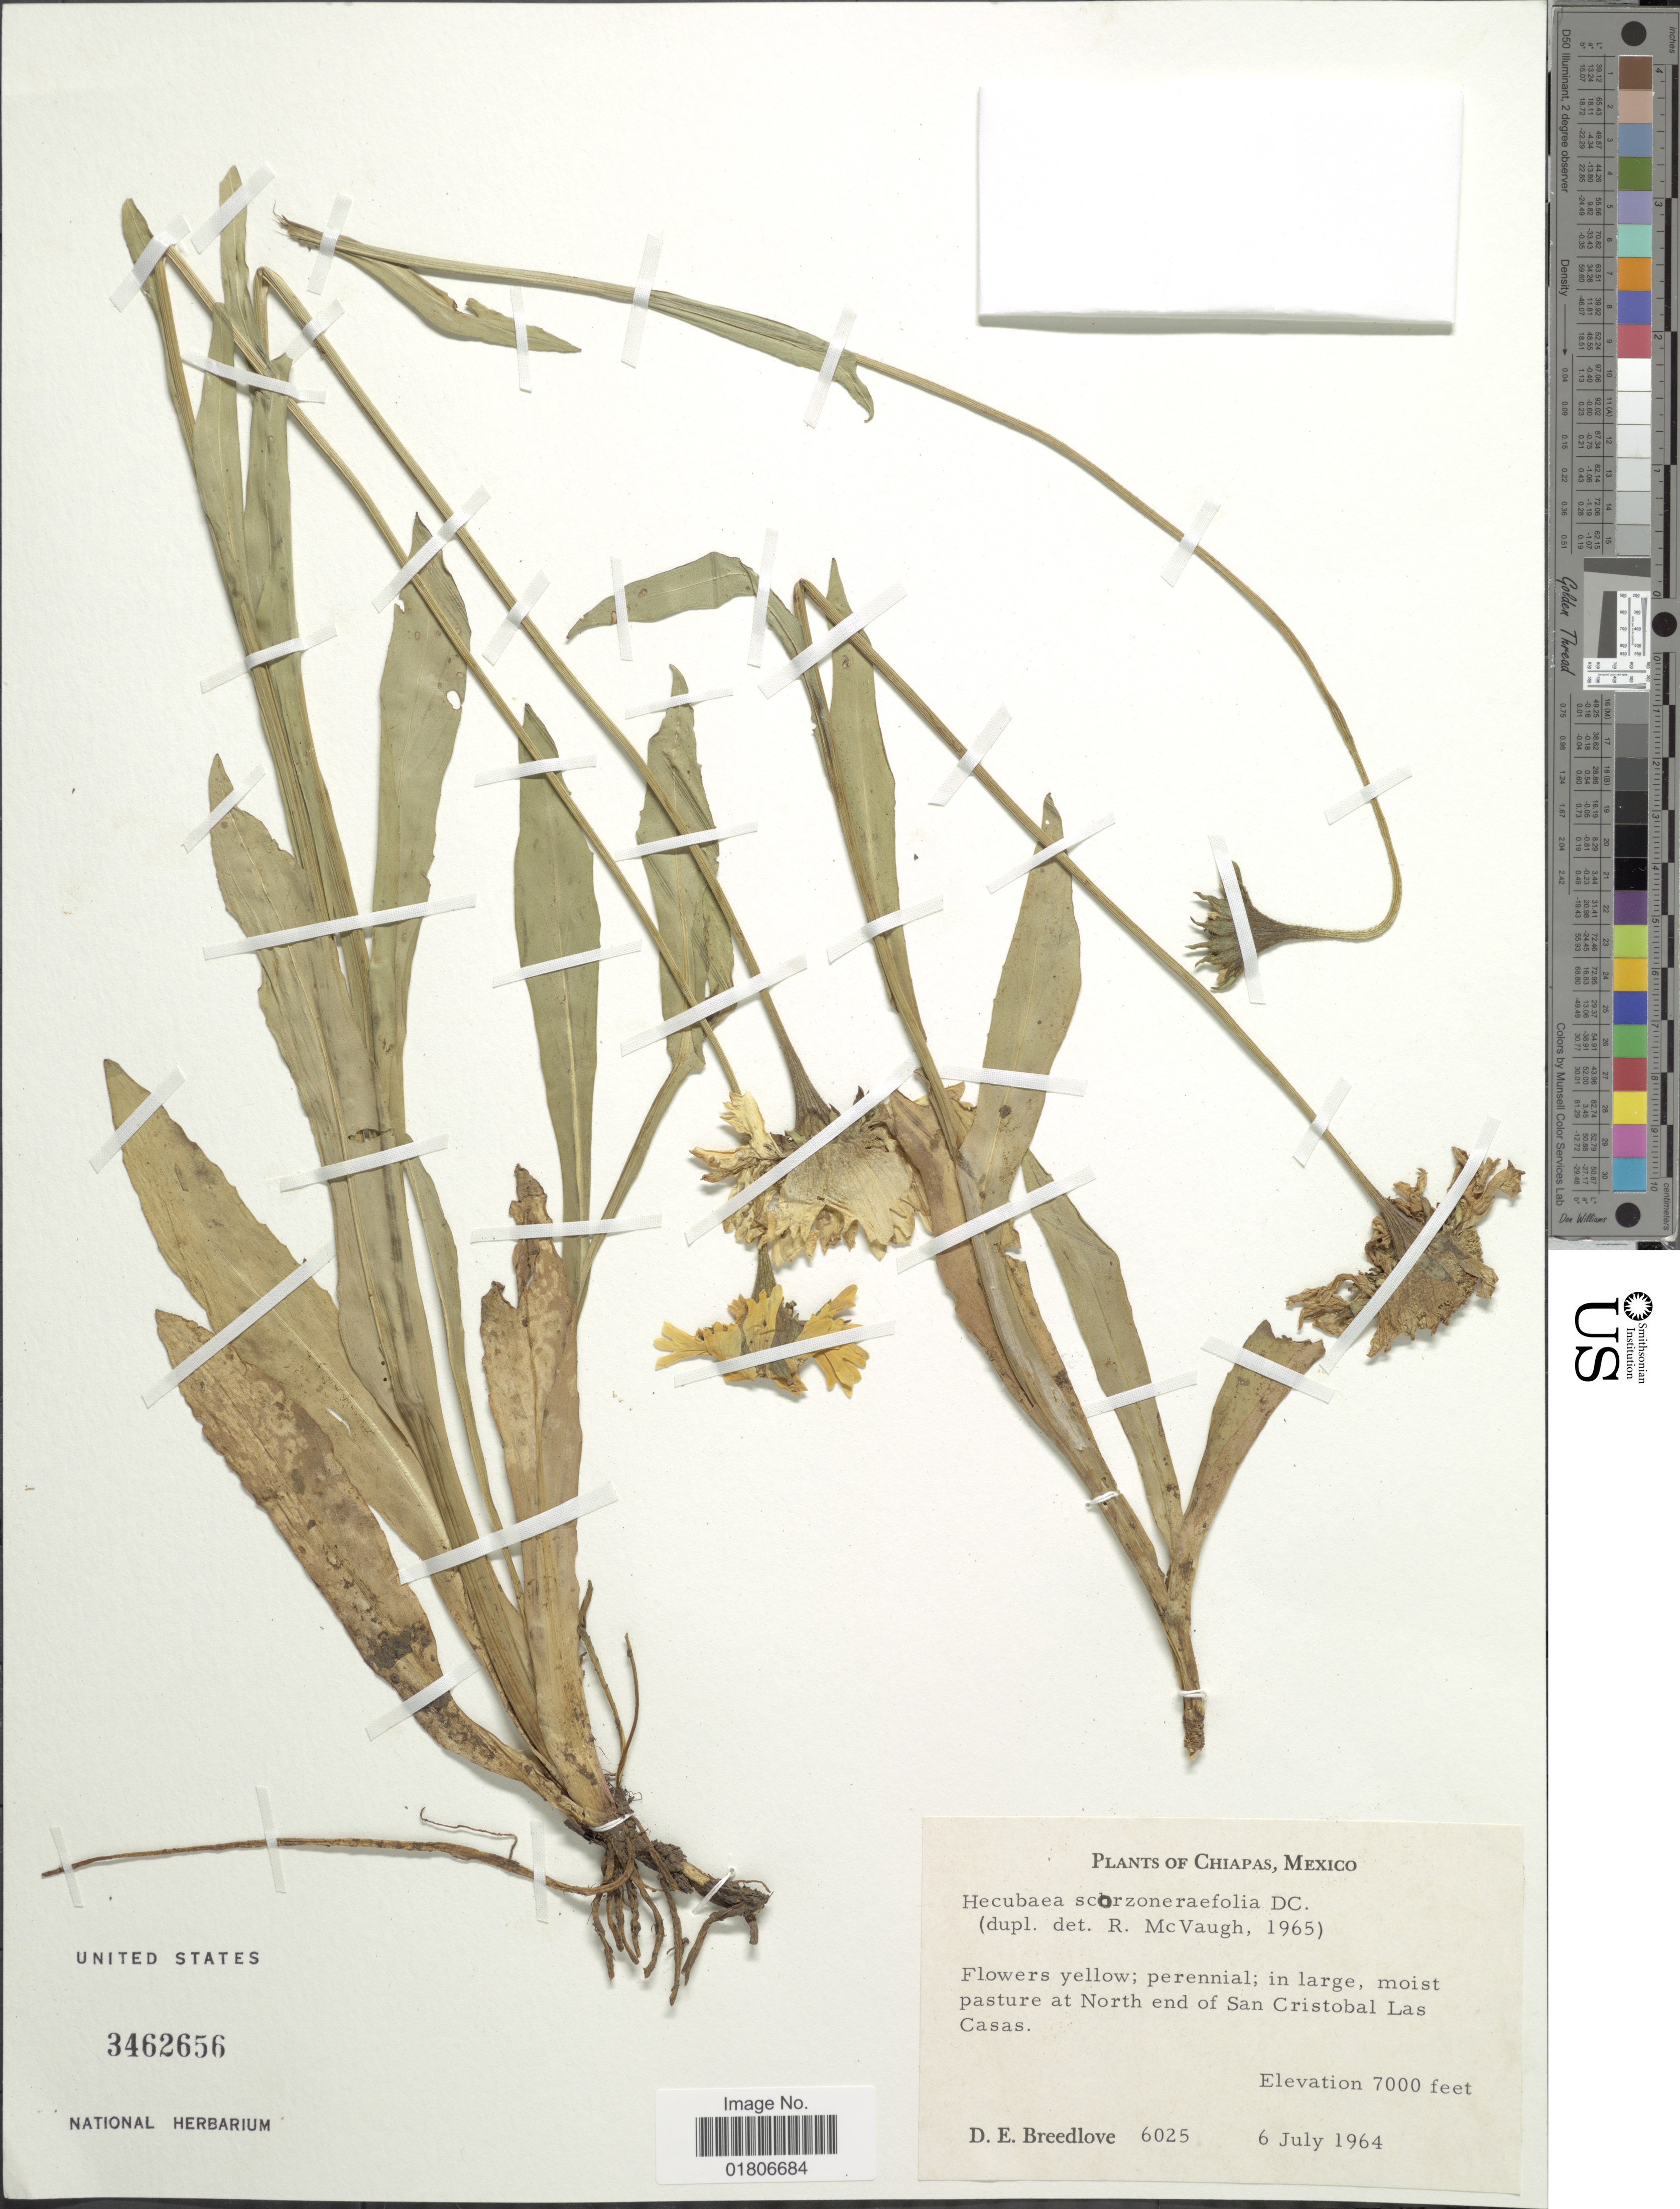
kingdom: Plantae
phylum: Tracheophyta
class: Magnoliopsida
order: Asterales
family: Asteraceae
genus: Helenium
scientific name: Helenium scorzoneraefolium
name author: (DC.) A. Gray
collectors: D. E. Breedlove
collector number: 6025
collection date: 1964-07-06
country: Mexico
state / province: Chiapas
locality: At North end of San Cristobal Las Casas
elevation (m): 2134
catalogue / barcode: US 3462656